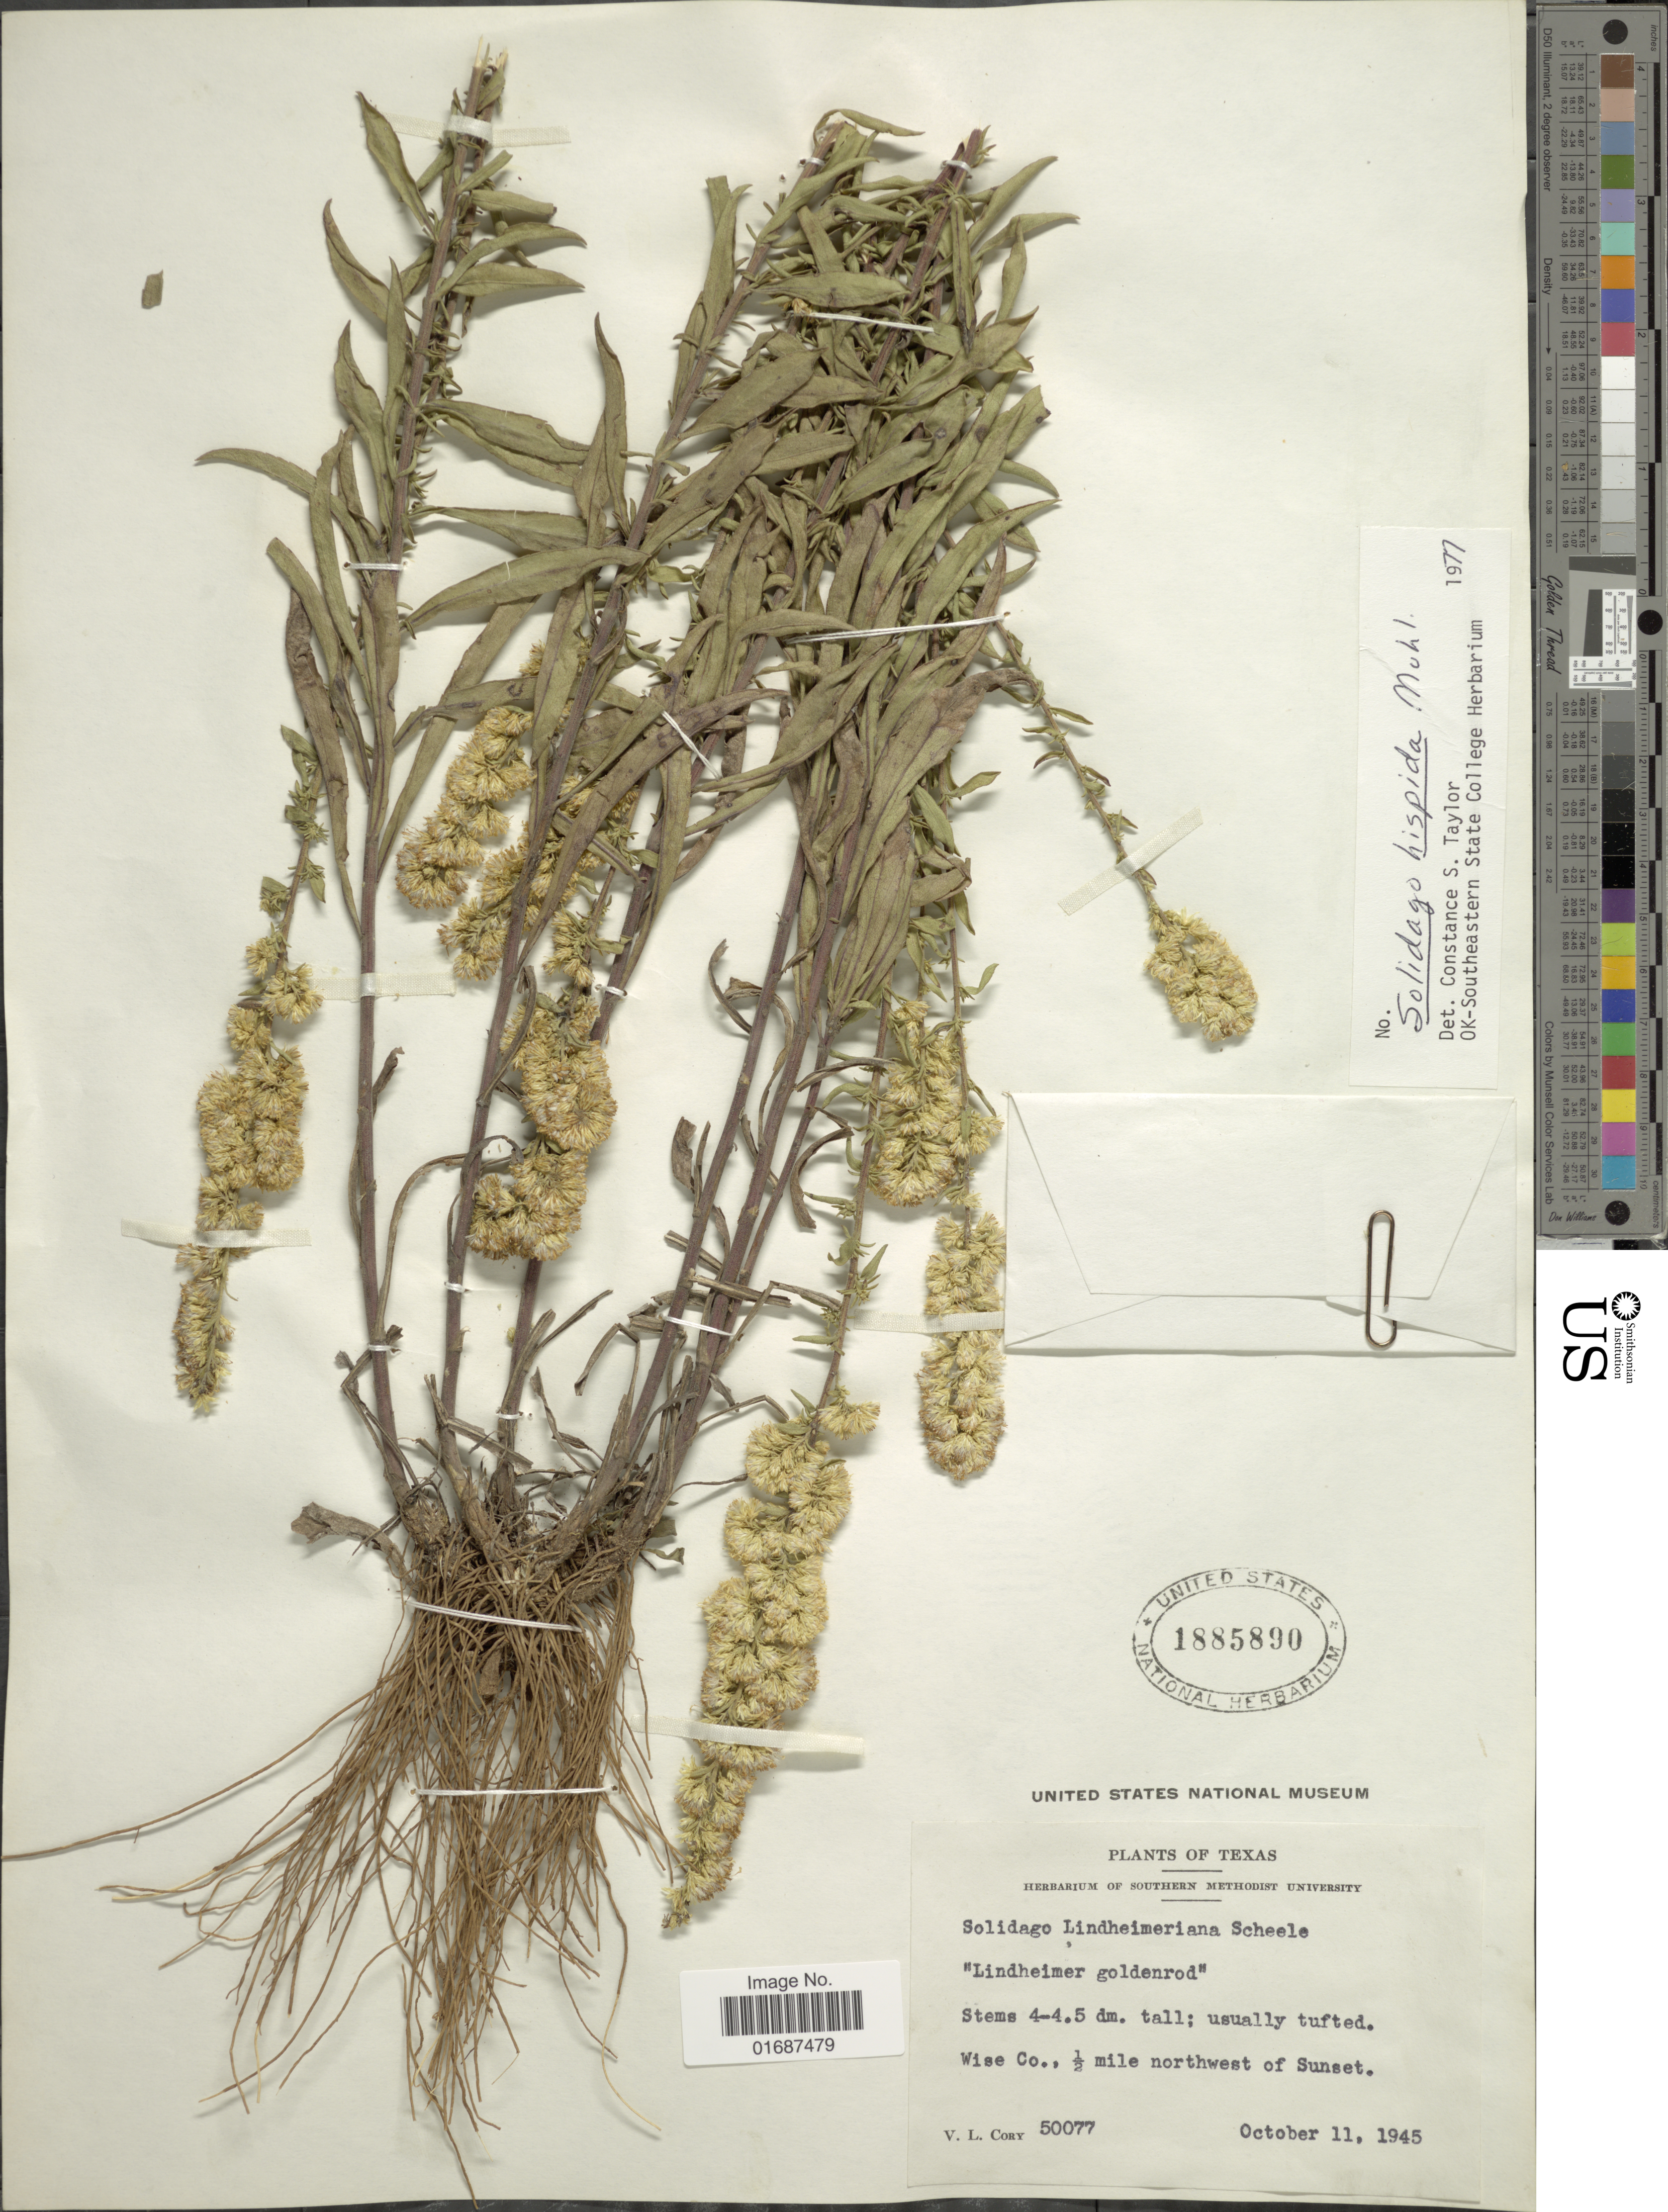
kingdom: Plantae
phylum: Tracheophyta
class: Magnoliopsida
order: Asterales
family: Asteraceae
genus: Solidago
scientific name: Solidago hispida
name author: Muhl. ex Willd.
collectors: V. Cory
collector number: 50077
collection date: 1945-10-11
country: United States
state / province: Texas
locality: Wise Co., ½ mile northwest of Sunset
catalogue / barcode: US 1885890